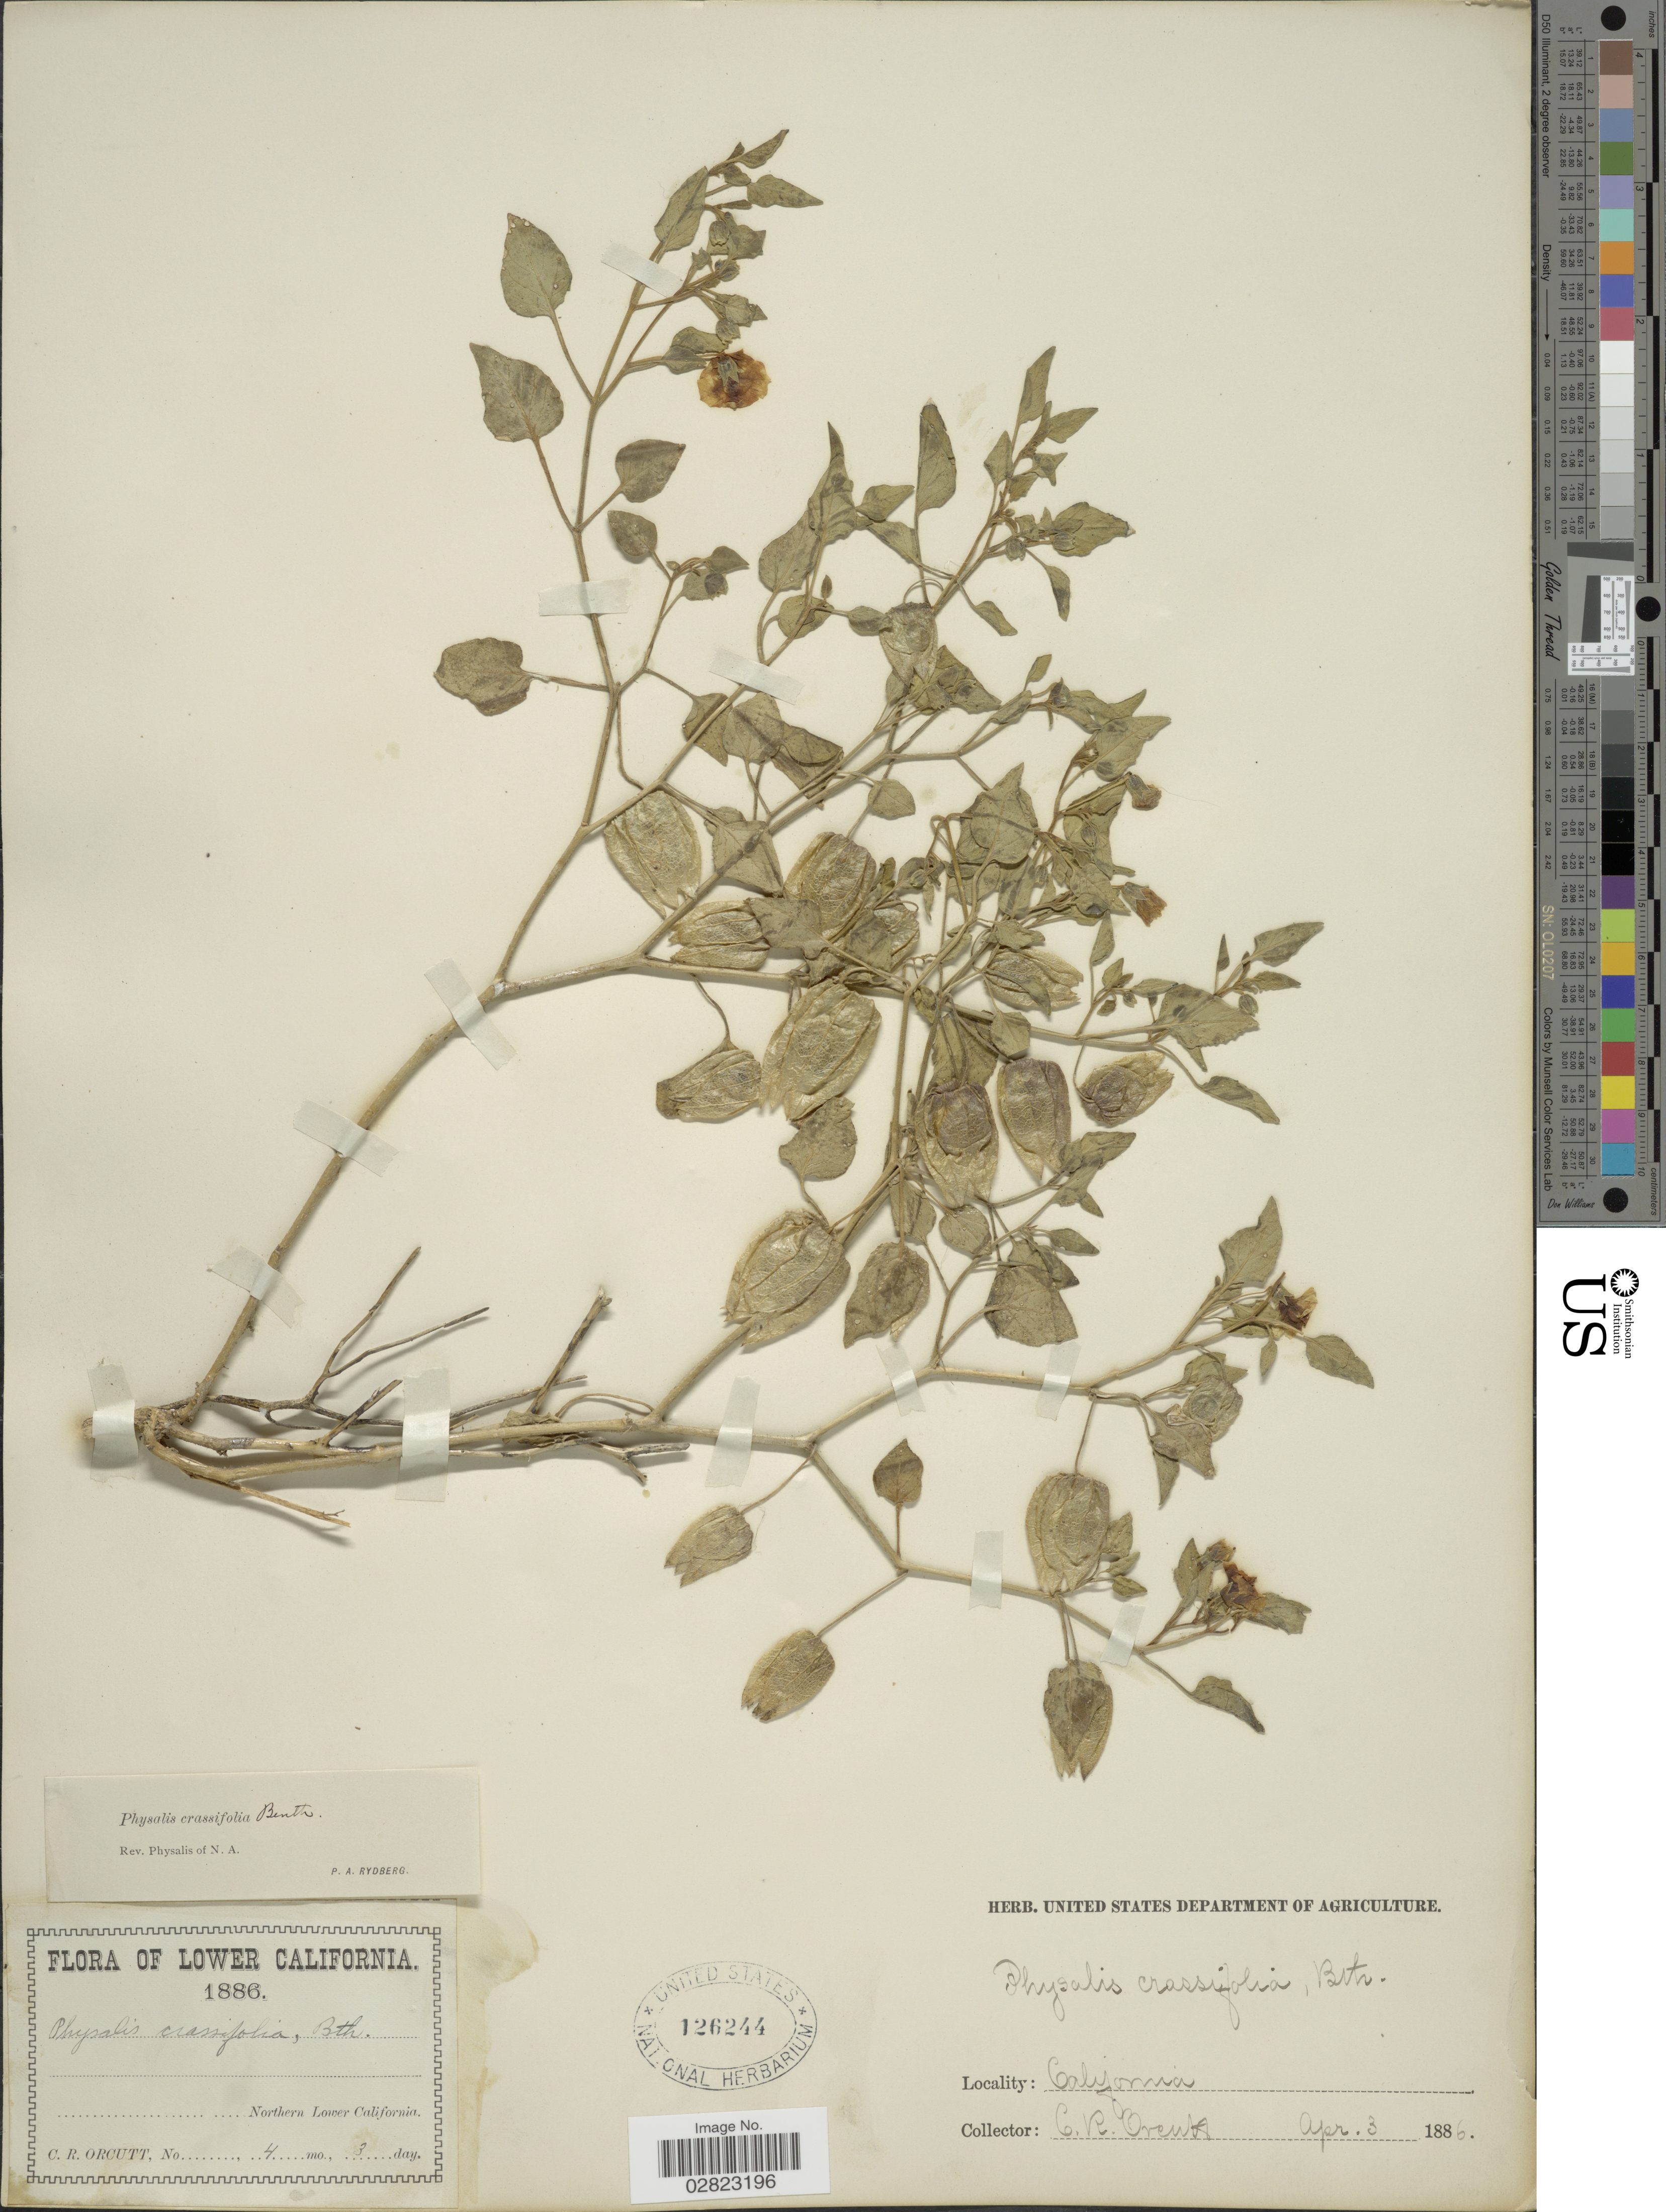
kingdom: Plantae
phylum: Tracheophyta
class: Magnoliopsida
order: Solanales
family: Solanaceae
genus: Physalis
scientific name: Physalis crassifolia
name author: Benth.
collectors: C. R. Orcutt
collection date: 1886-04-03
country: United States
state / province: California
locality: Lower California. Northern Lower California.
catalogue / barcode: US 126244